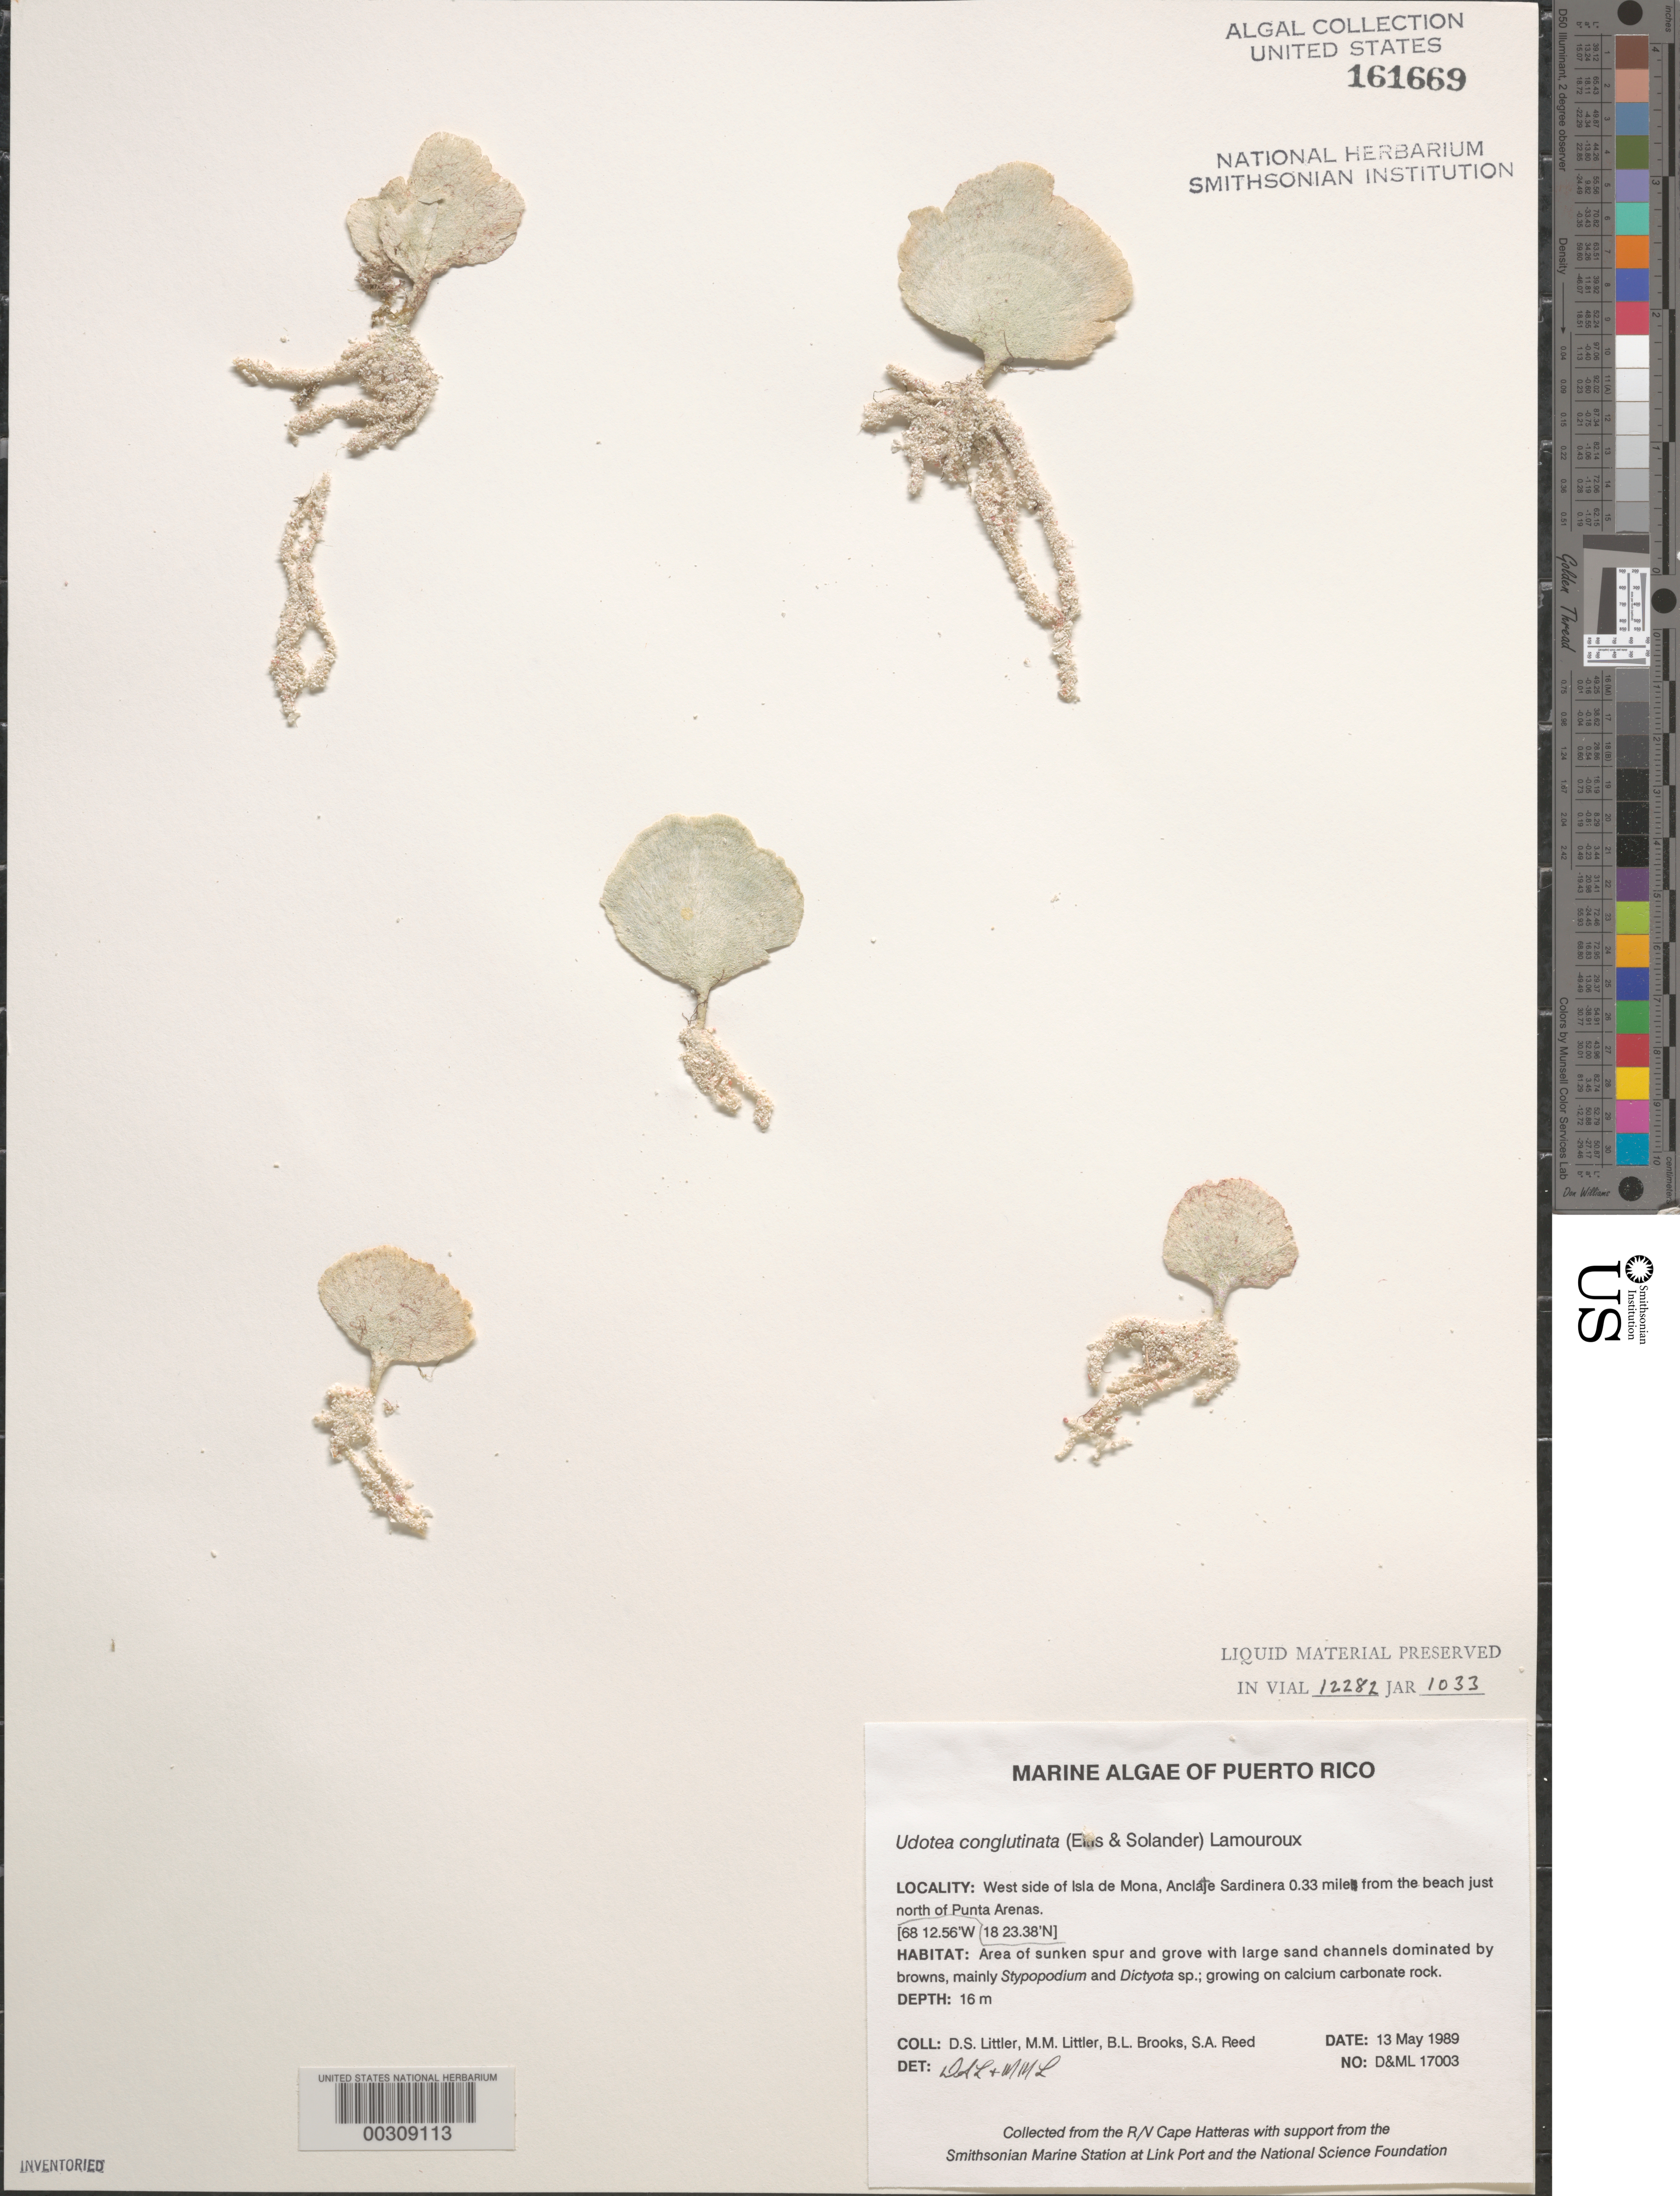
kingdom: Plantae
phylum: Chlorophyta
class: Ulvophyceae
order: Bryopsidales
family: Udoteaceae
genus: Udotea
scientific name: Udotea conglutinata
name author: (Ellis & Sol.) J.V.Lamouroux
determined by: Littler, D. S.; Littler, M. M.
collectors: D. S. Littler, M. M. Littler, B. Brooks & S. Reed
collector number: D&ML 17003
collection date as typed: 13 May 1989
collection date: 1989-05-13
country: Puerto Rico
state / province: Mayaguez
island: Isla de Mona (Isla Mona)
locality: Anclate Sardinera north of Punta Arenas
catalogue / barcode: US 161669